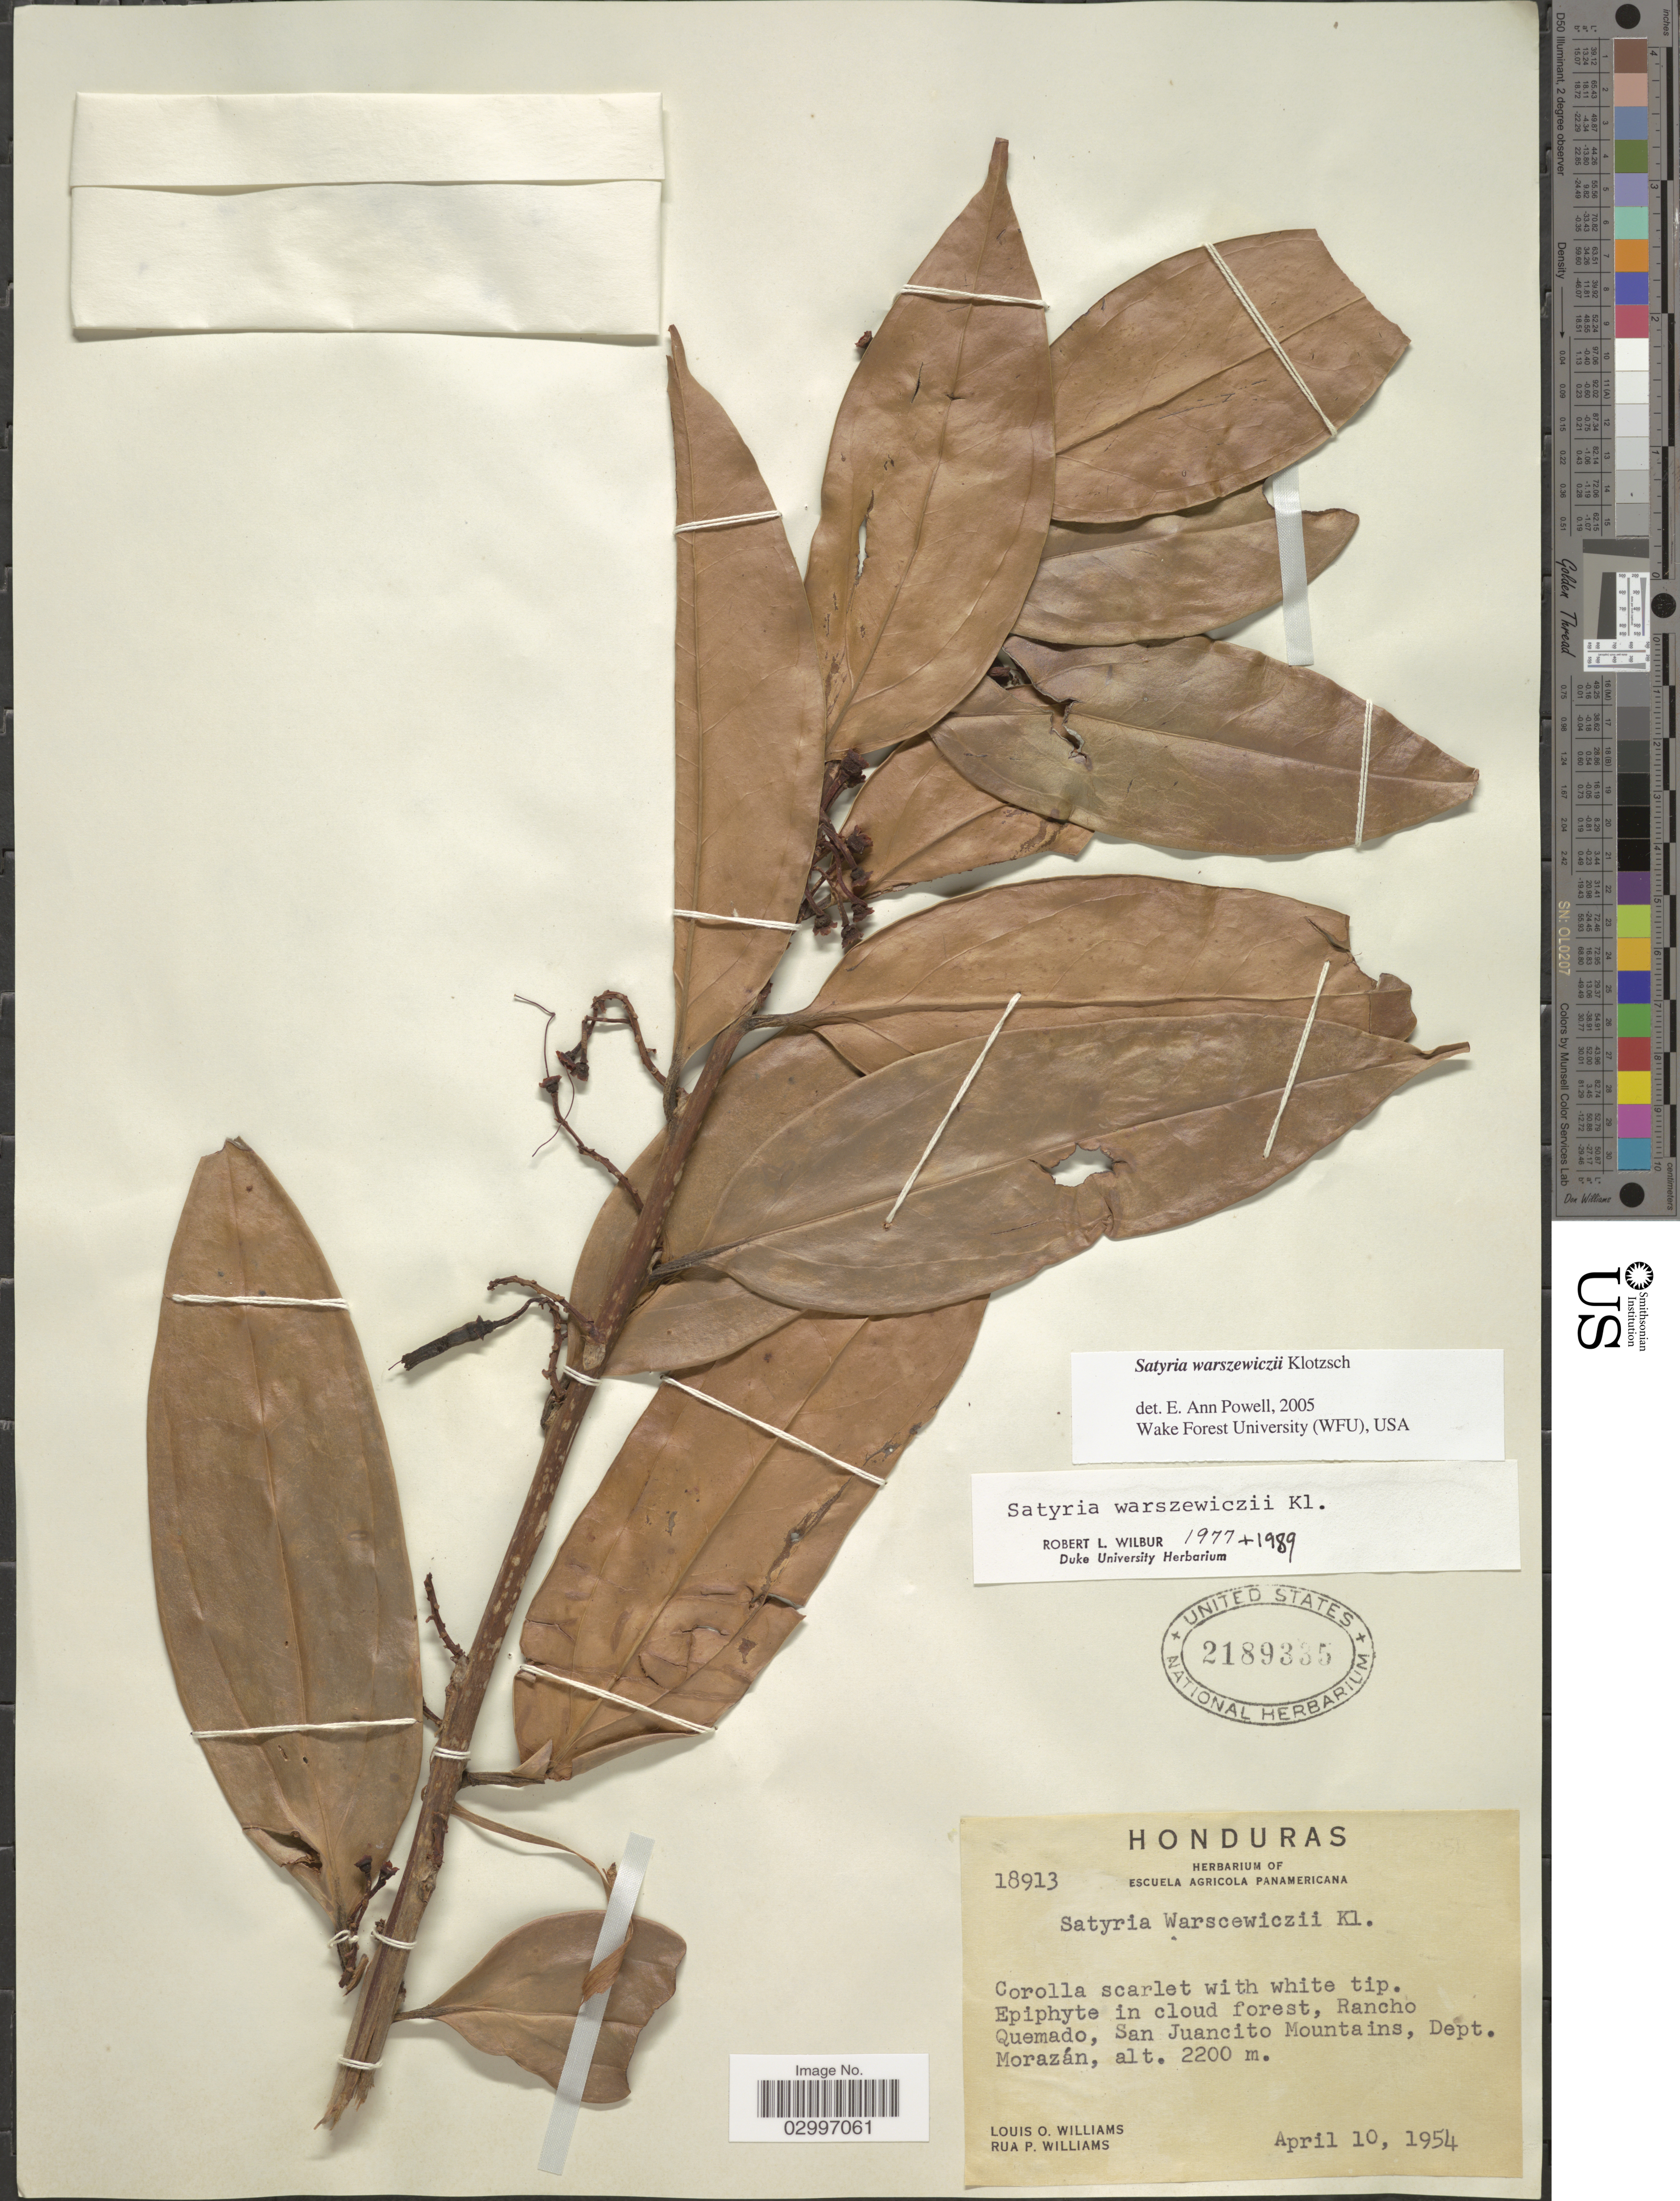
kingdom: Plantae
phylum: Tracheophyta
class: Magnoliopsida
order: Ericales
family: Ericaceae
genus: Satyria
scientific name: Satyria warszewiczii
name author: Klotzsch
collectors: L. O. Williams & R. P. Williams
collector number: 18913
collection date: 1954-04-10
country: Honduras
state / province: Fco. Morazán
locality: In cloud forest, Rancho Quemado, San Juancito Mountains, Dept. Morazán.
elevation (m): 2200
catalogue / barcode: US 2189335